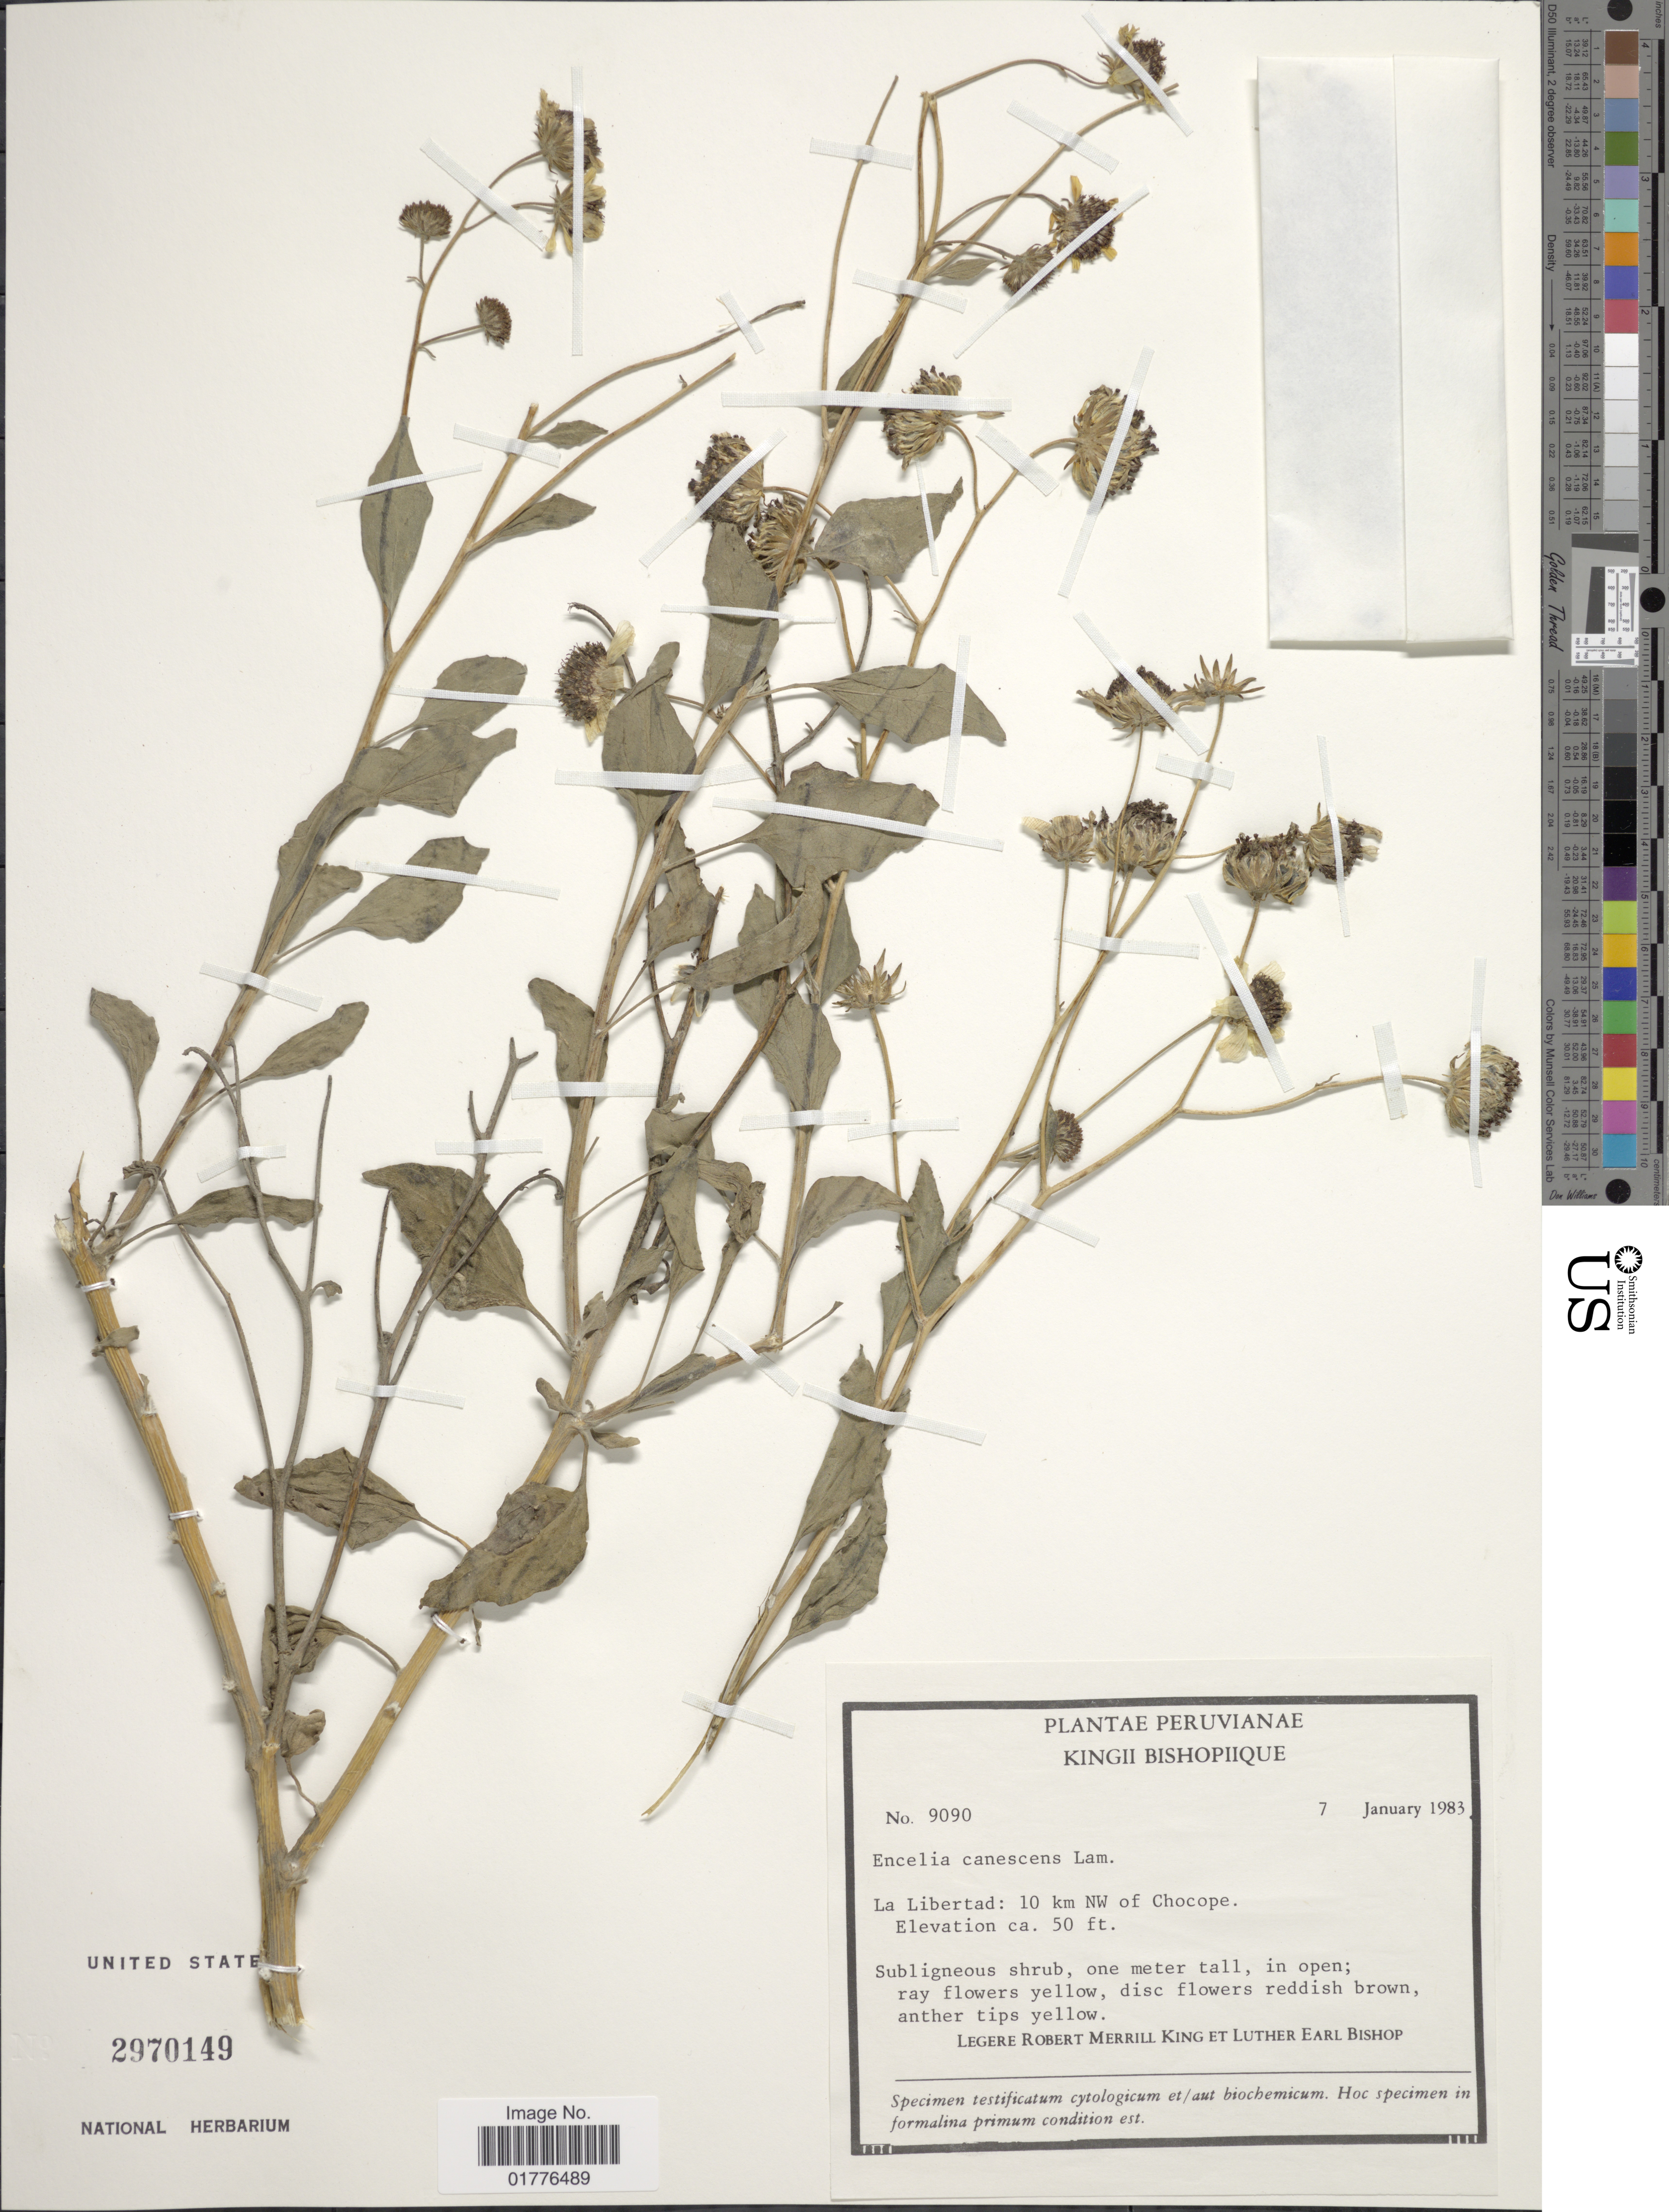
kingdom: Plantae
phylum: Tracheophyta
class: Magnoliopsida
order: Asterales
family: Asteraceae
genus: Encelia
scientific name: Encelia canescens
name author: Lam.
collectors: R. M. King & L. E. Bishop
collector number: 9090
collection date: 1983-01-07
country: Peru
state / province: La Libertad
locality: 10 km NW of Chocope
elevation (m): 15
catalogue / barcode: US 2970149